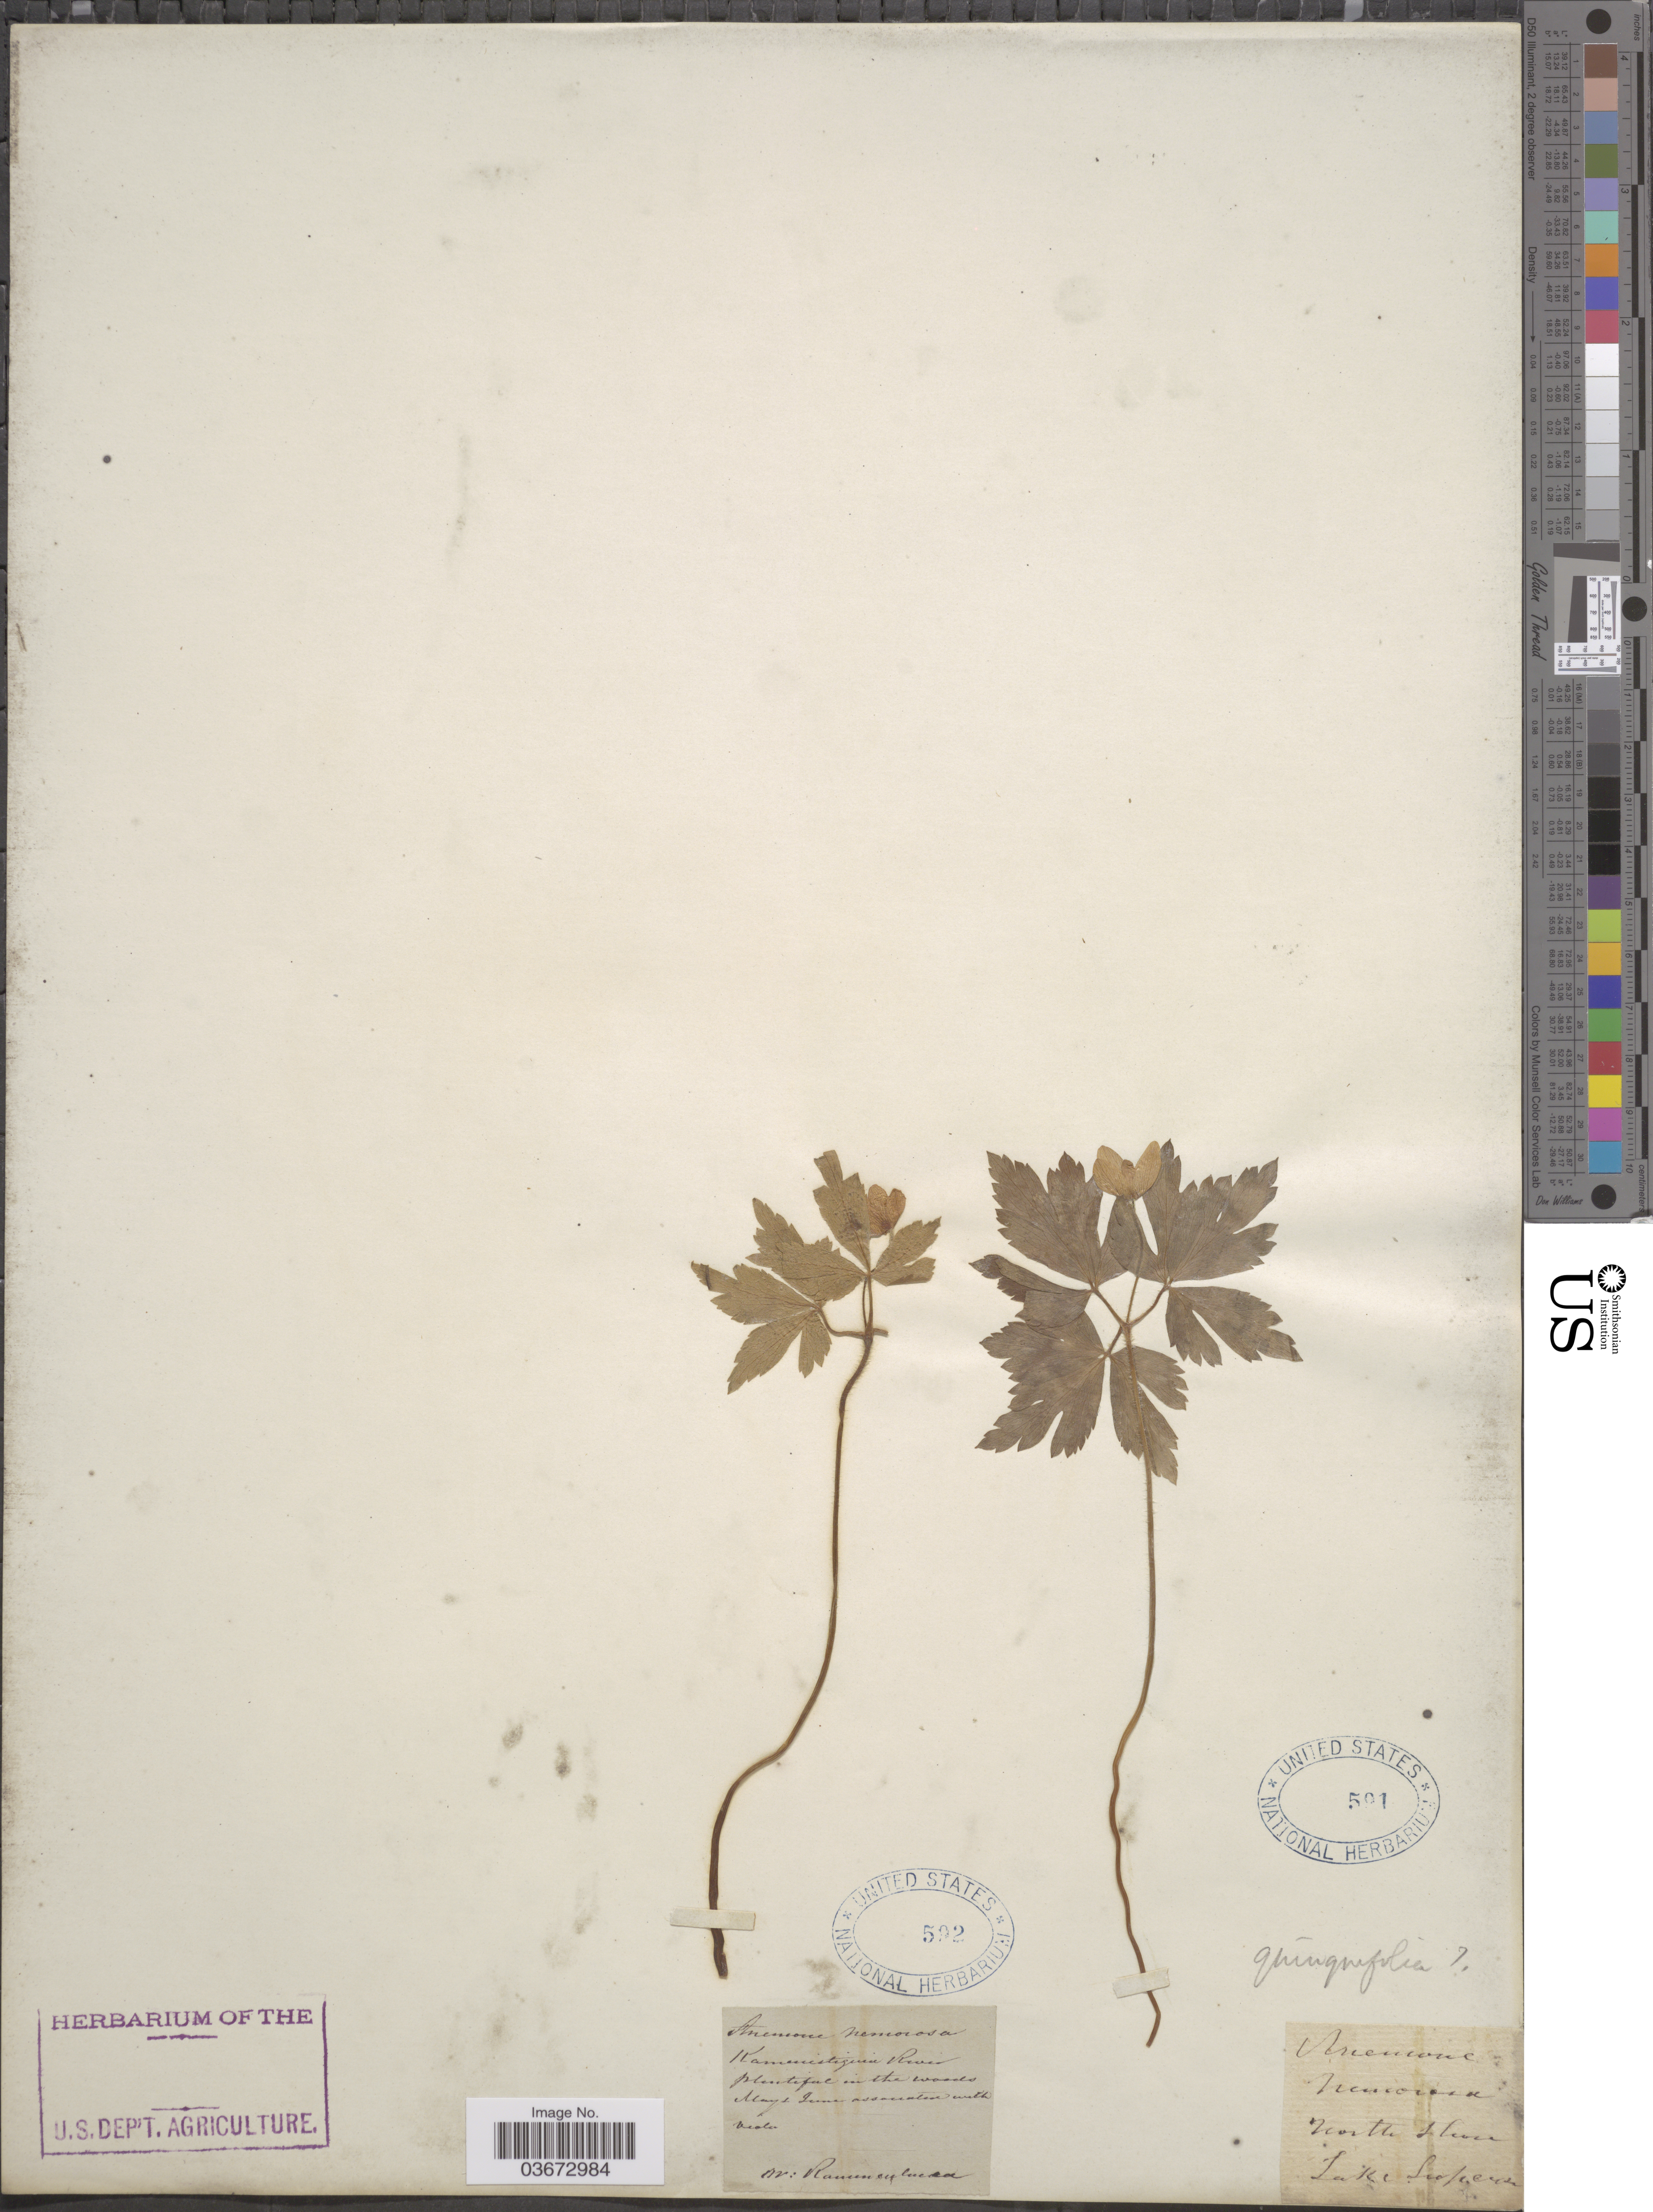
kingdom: Plantae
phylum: Tracheophyta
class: Magnoliopsida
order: Ranunculales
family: Ranunculaceae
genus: Anemone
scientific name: Anemone quinquefolia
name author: L.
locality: Kamenistigini [interpreted] River.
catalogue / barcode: US 592